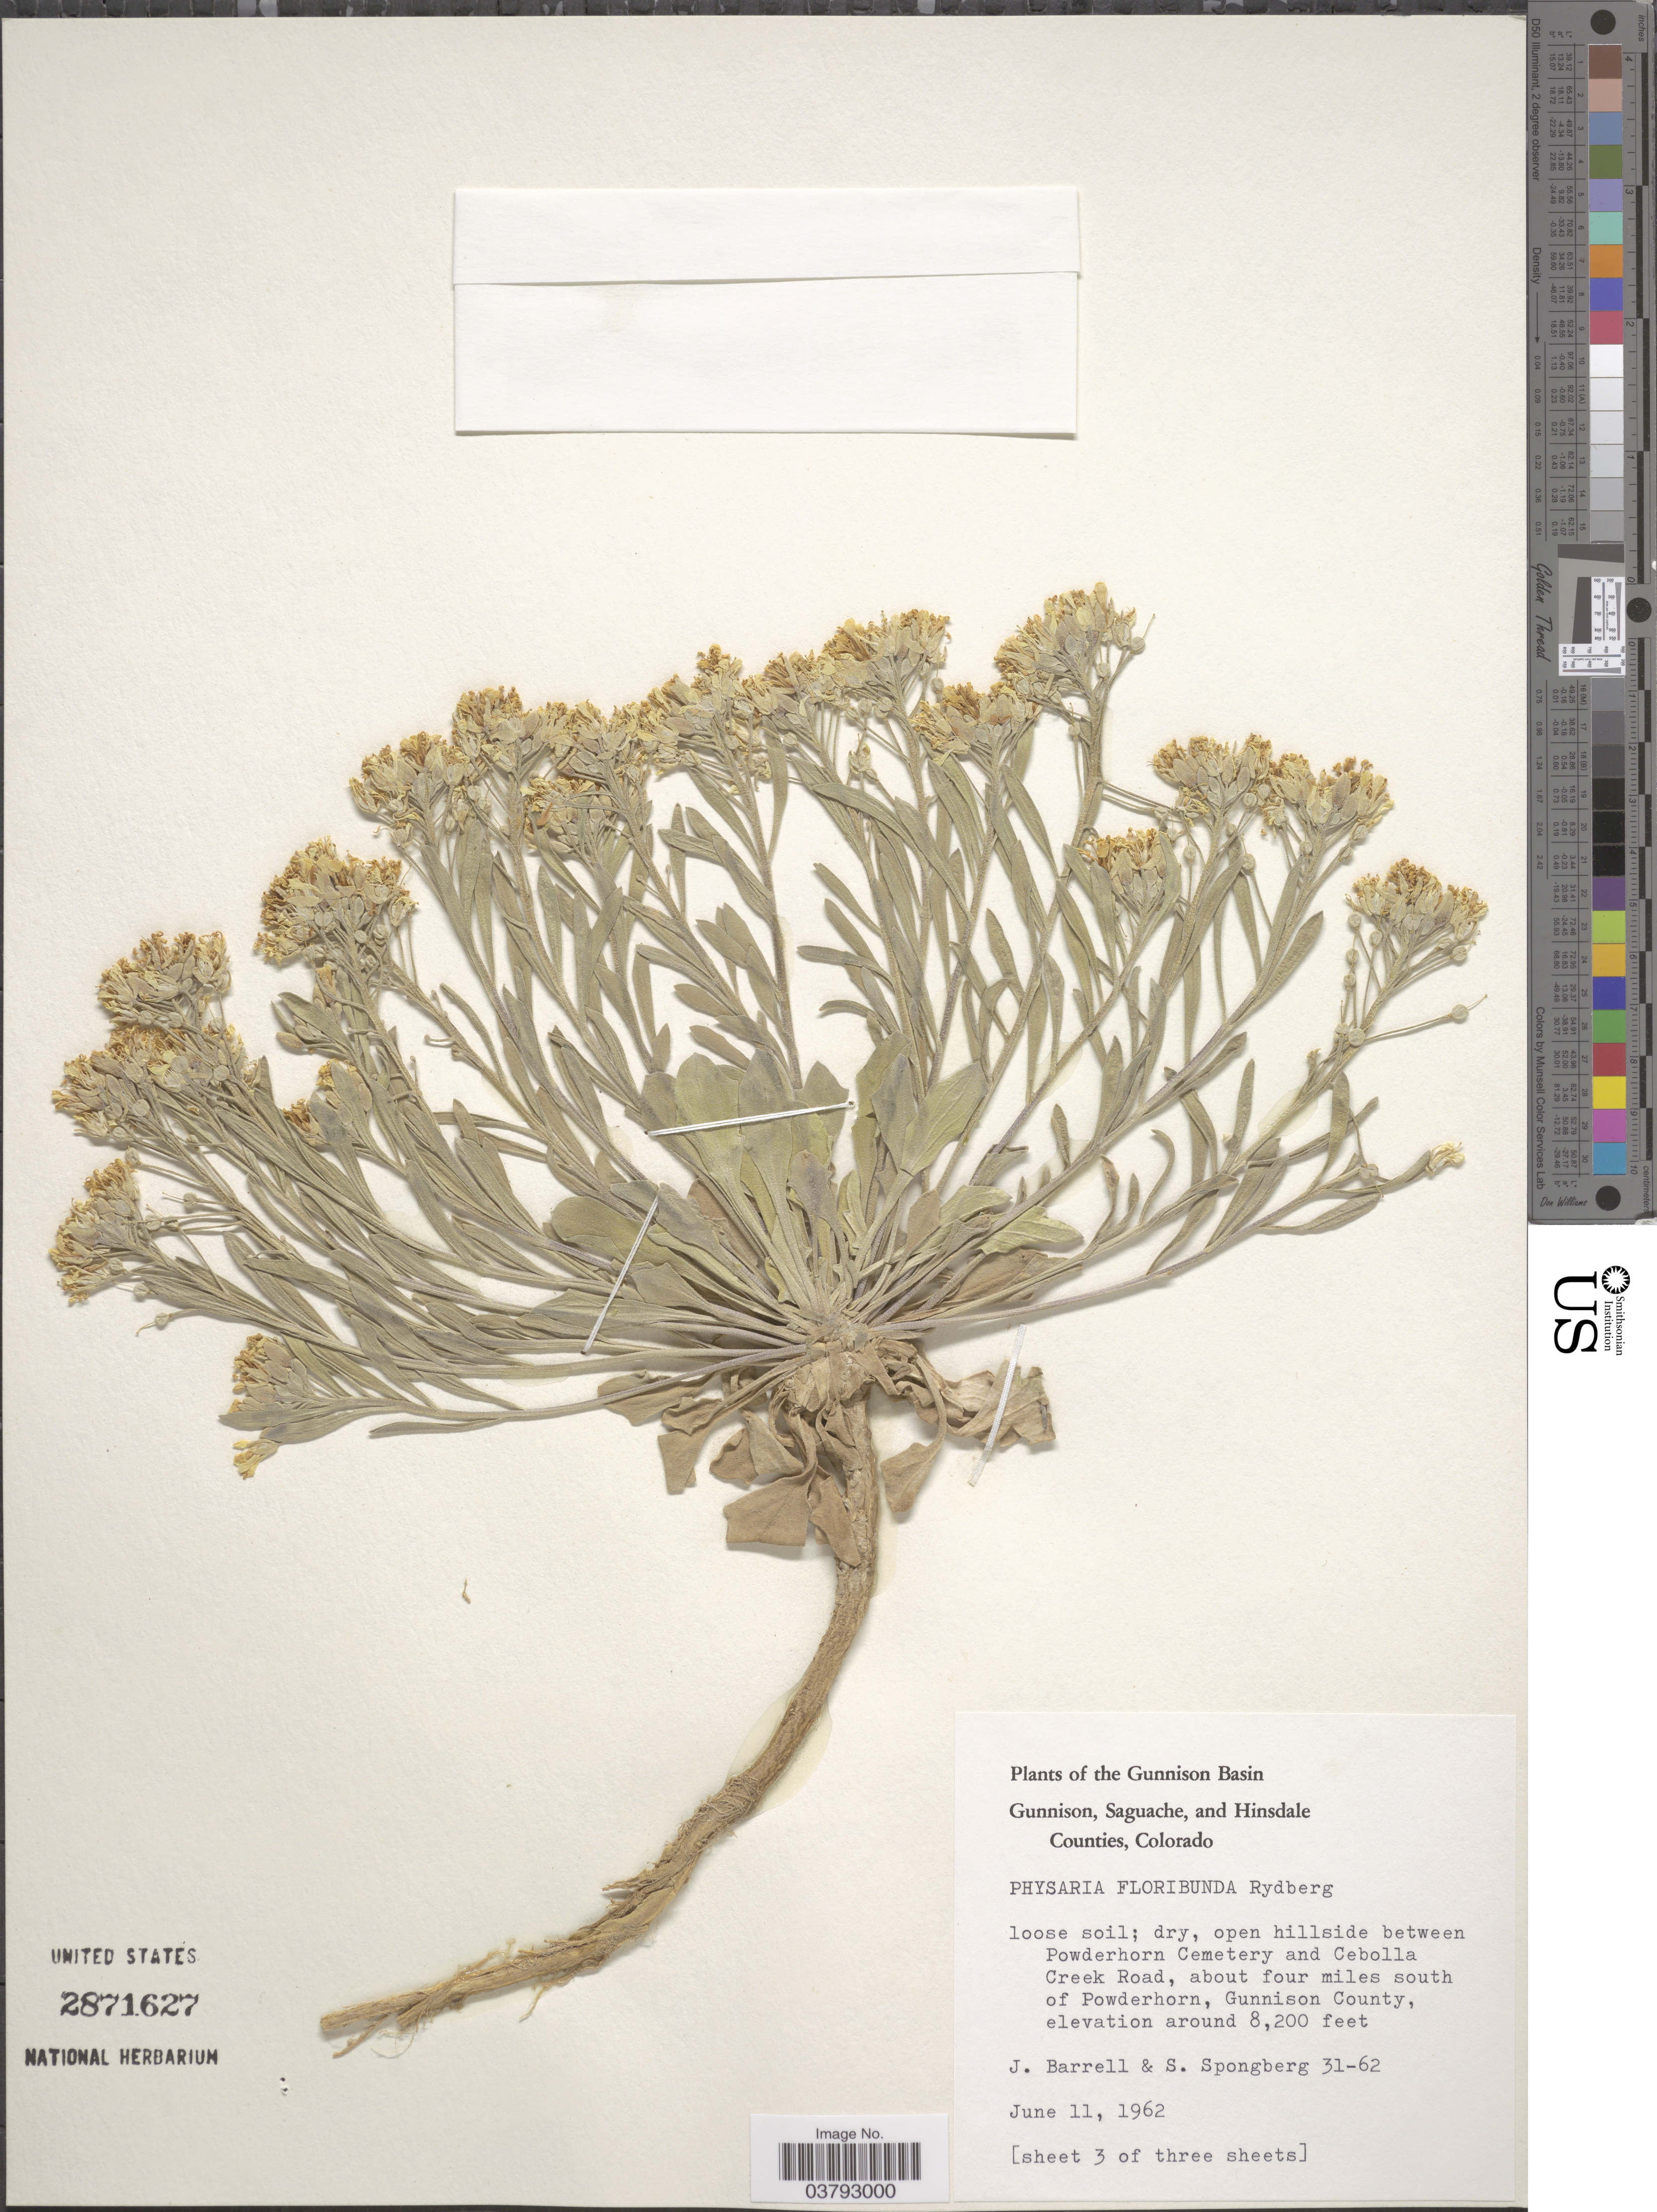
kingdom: Plantae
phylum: Tracheophyta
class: Magnoliopsida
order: Brassicales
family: Brassicaceae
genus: Physaria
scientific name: Physaria floribunda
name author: Rydb.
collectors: J. Barrell & S. A.Spongberg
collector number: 31-62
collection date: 1962-06-11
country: United States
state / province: Colorado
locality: The Gunnison Basin. Open hillside between Powderhorn Cemetery and Cebolla Creek Road, about four miles south of Powderhorn, Gunnison County.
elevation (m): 2499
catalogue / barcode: US 2871627